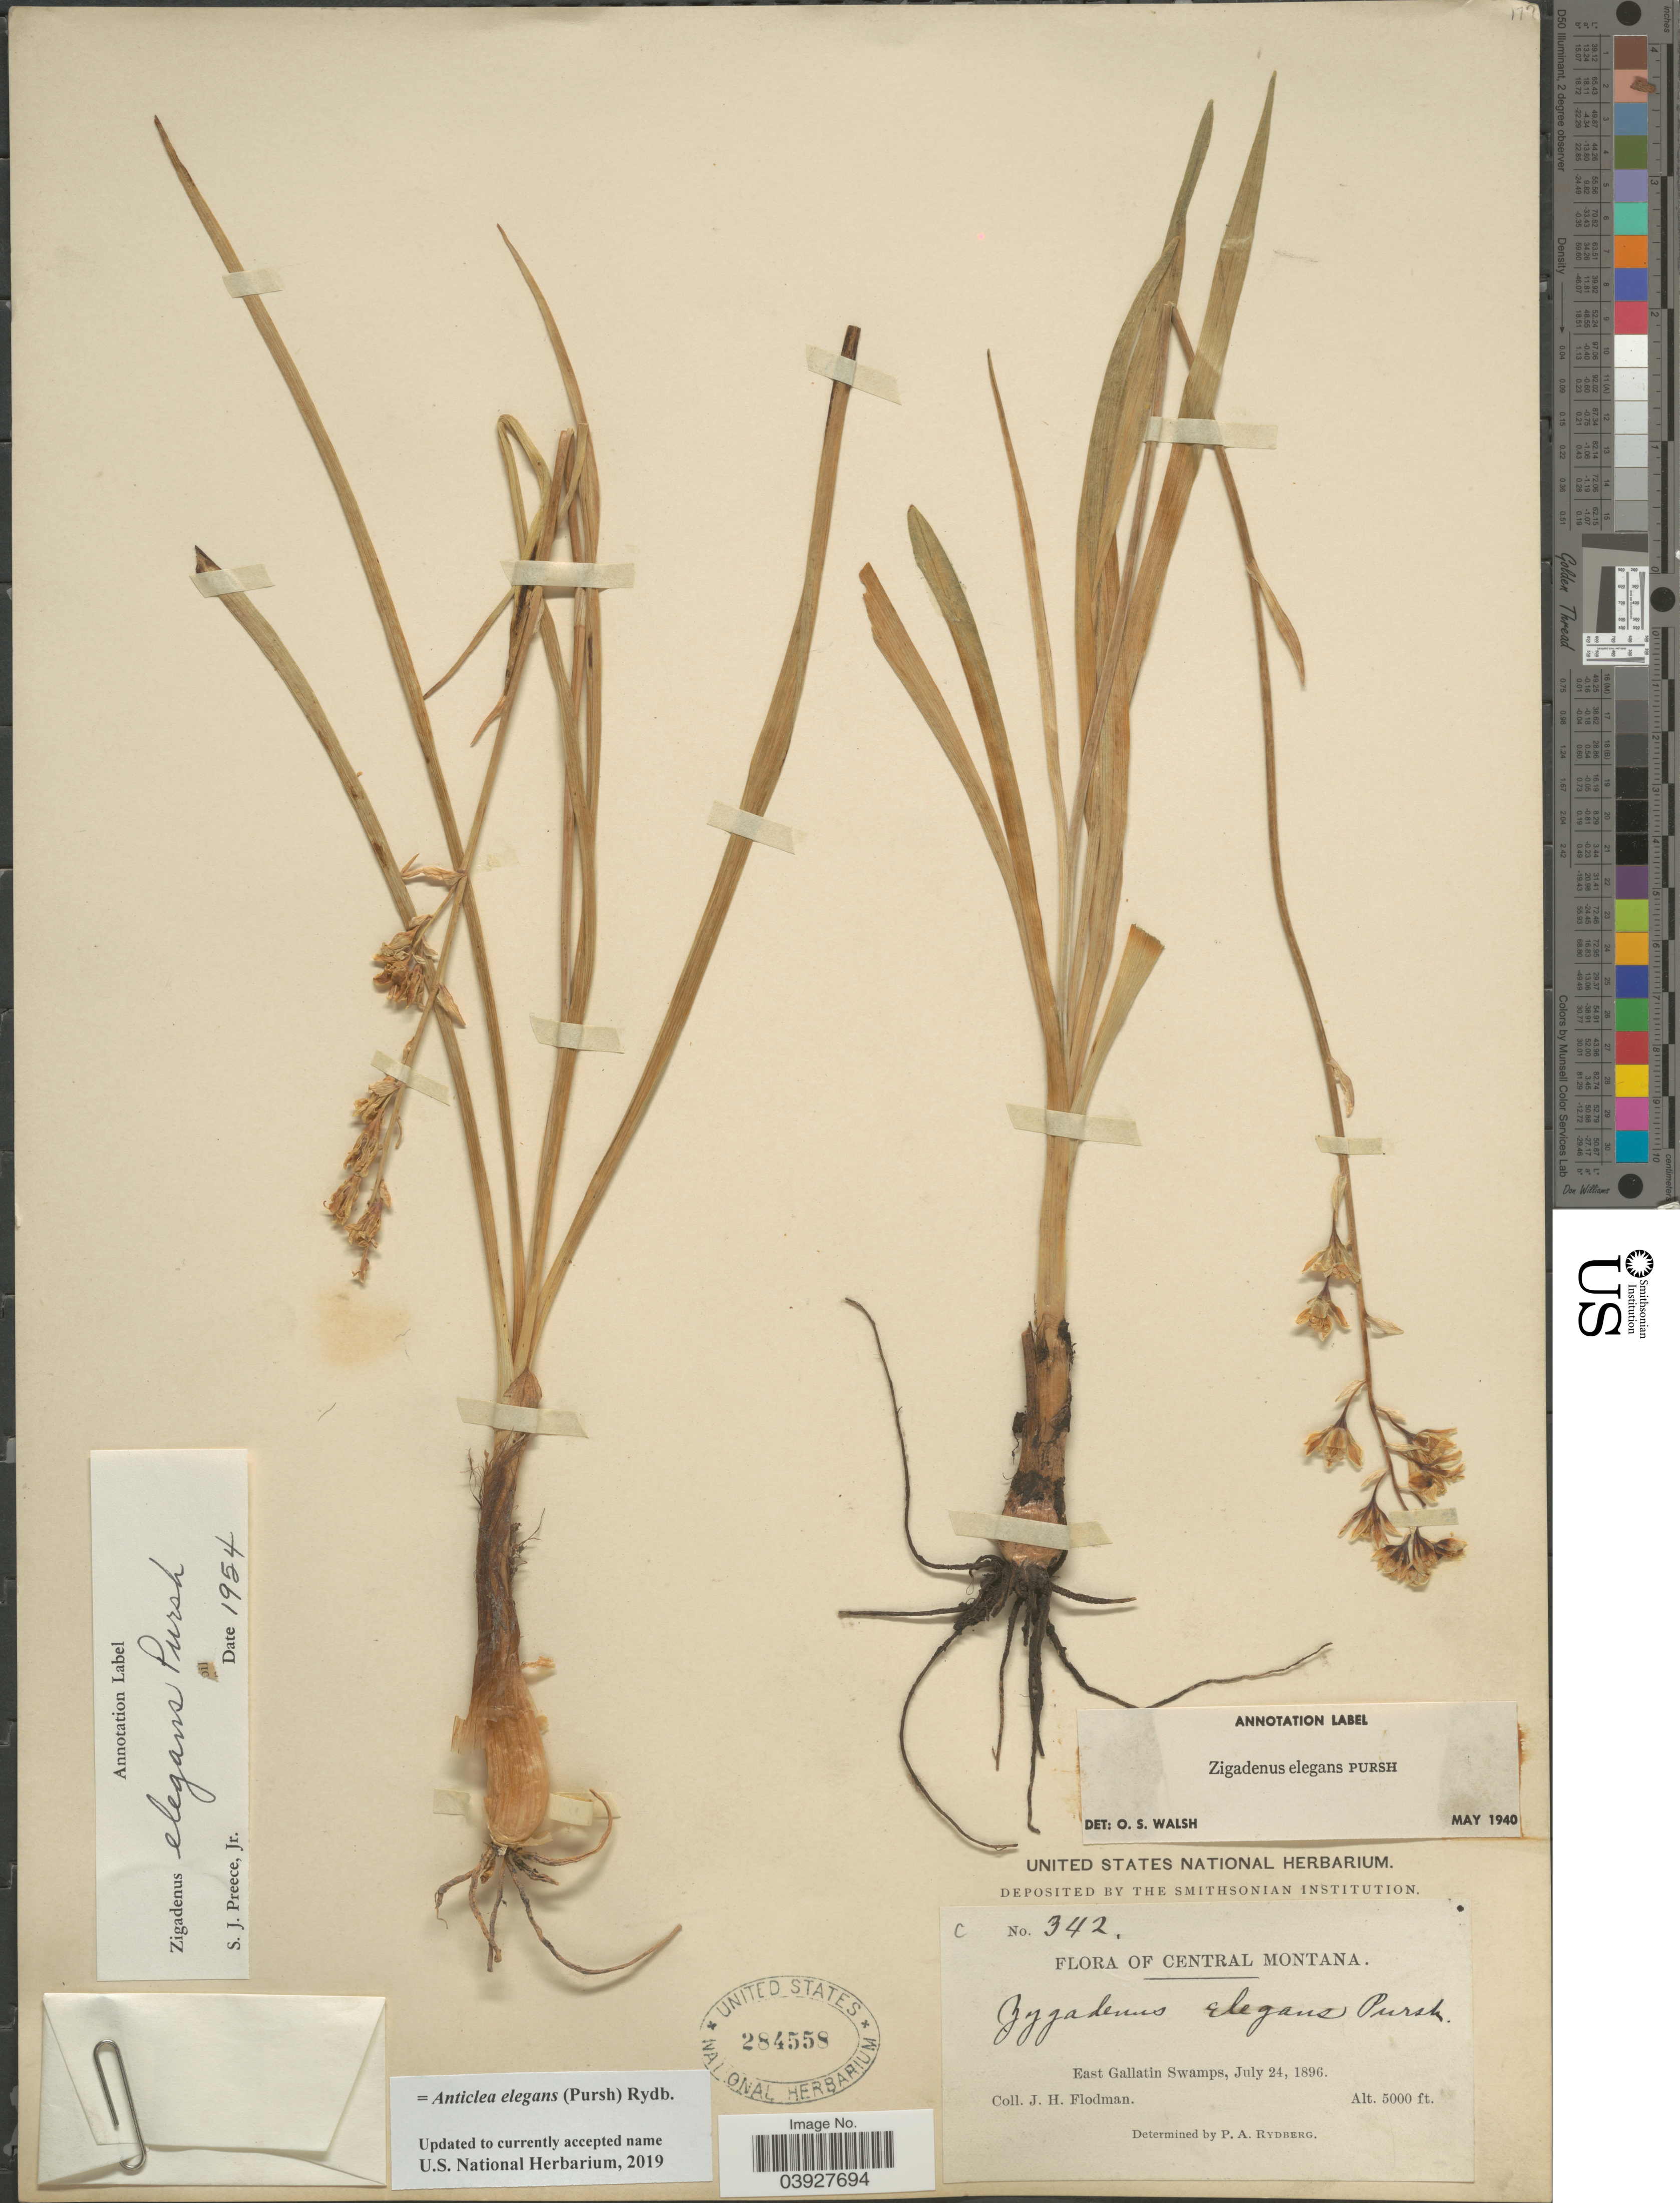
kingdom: Plantae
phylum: Tracheophyta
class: Liliopsida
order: Liliales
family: Melanthiaceae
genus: Anticlea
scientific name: Anticlea elegans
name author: (Pursh) Rydb.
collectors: J. Flodman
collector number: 342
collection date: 1896-07-24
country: United States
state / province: Montana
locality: Central Montana. East Gallatin Swamps.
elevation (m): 1524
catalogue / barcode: US 284558